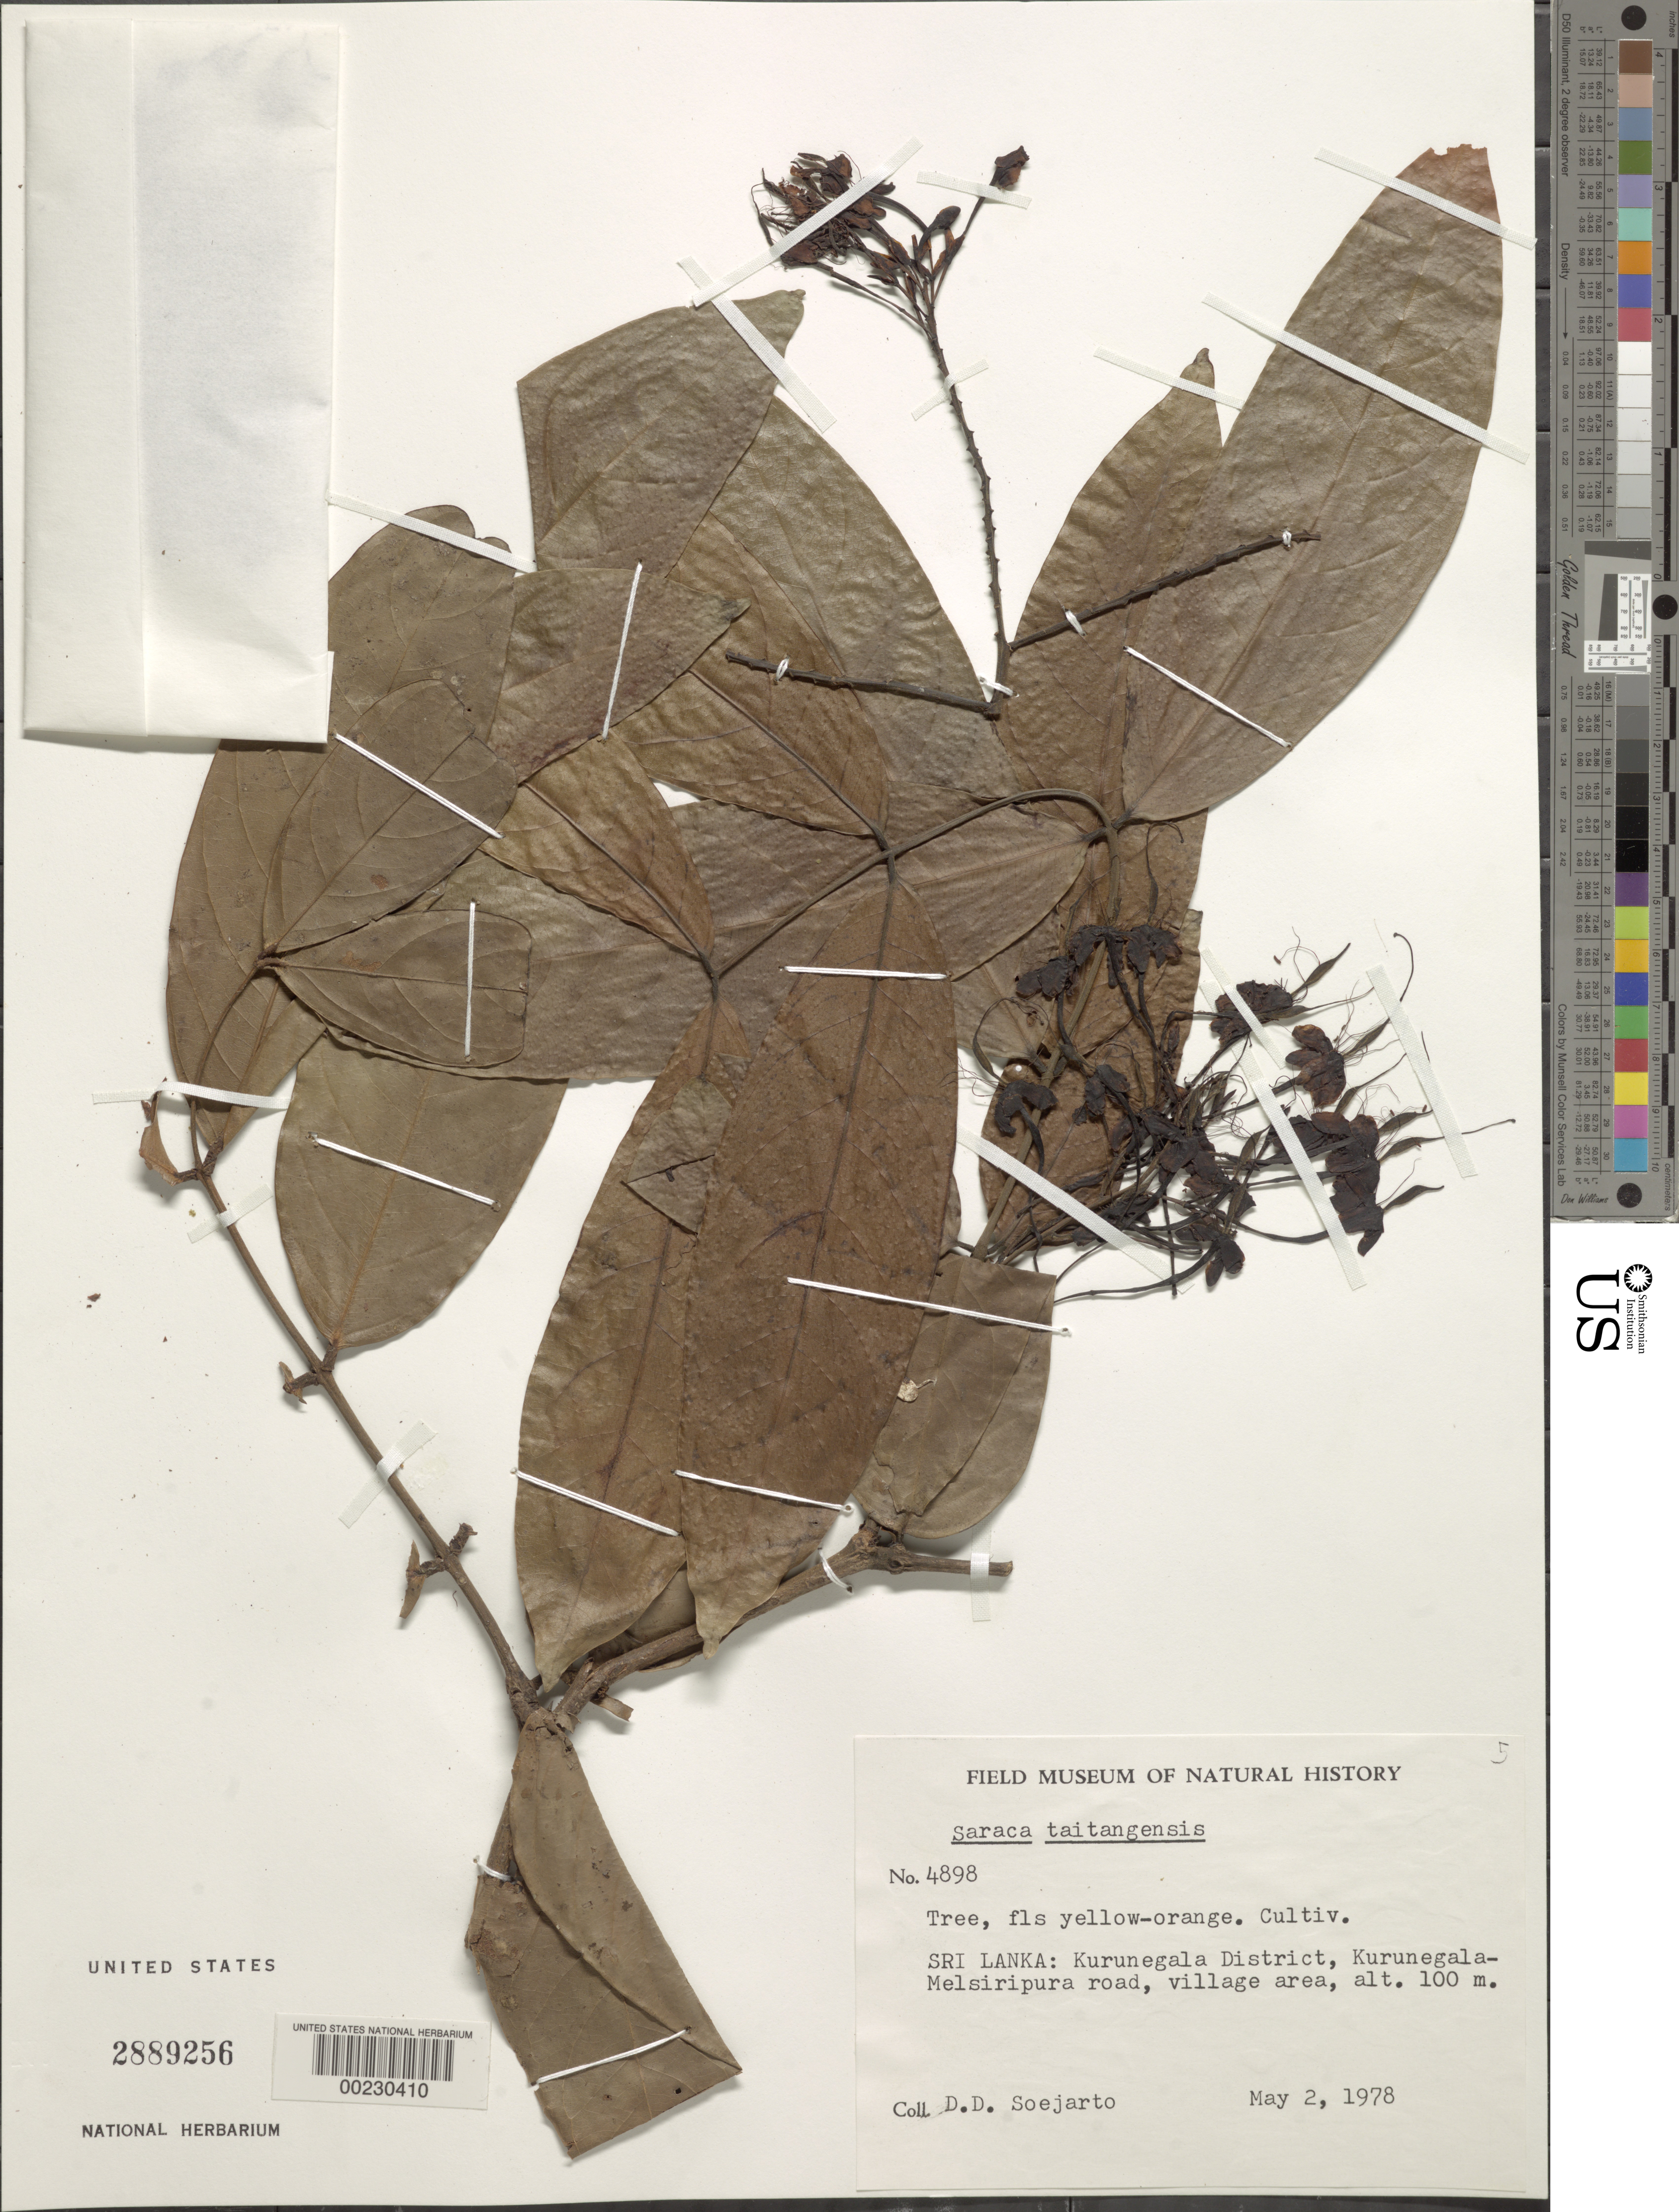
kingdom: Plantae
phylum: Tracheophyta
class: Magnoliopsida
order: Fabales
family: Fabaceae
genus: Saraca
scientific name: Saraca thaipingensis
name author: J. Cantley ex Prain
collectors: D. D. Soejarto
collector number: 4898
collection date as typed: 02 May 1978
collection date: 1978-05-02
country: Sri Lanka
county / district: Kurunegala Dist.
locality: Kurunegala-melsiripura road, village area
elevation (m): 61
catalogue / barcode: US 2889256